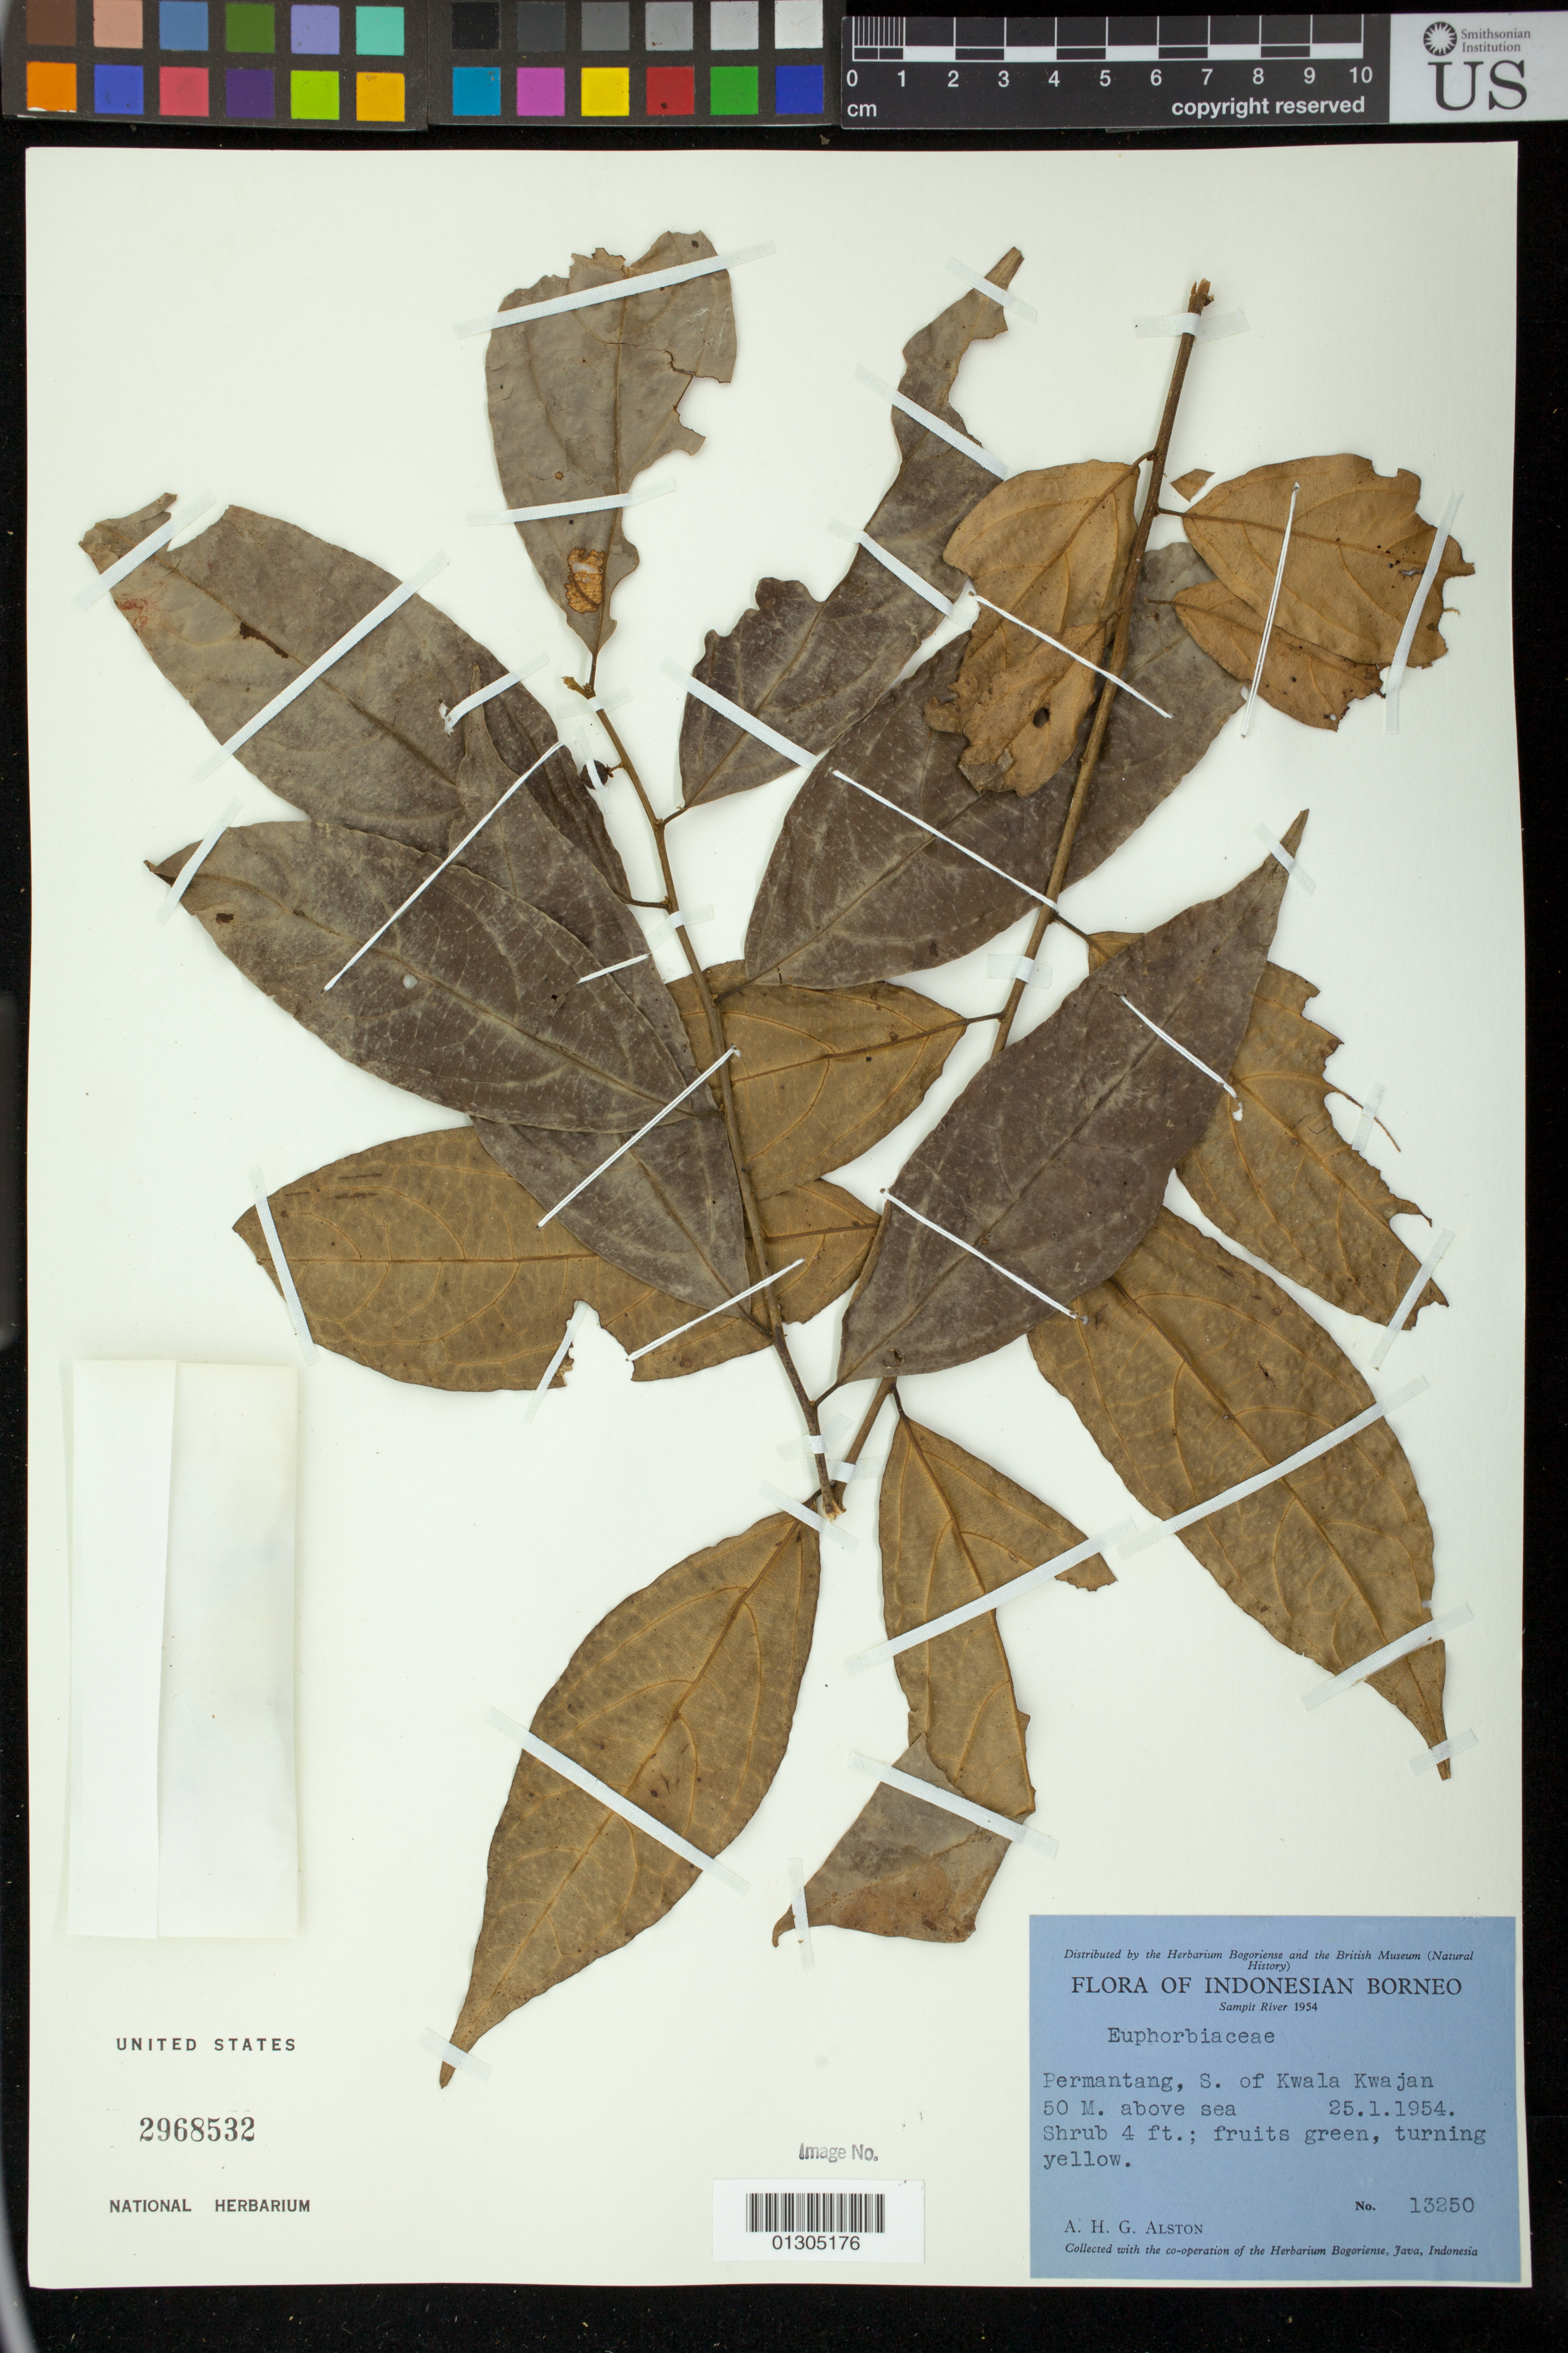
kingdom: Plantae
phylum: Tracheophyta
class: Magnoliopsida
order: Malpighiales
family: Euphorbiaceae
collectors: A. H. Alston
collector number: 13250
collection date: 1954-01-25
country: Indonesia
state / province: Kalimantan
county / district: Kalimantan Tengah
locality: Sampit River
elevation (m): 50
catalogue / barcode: US 2968532